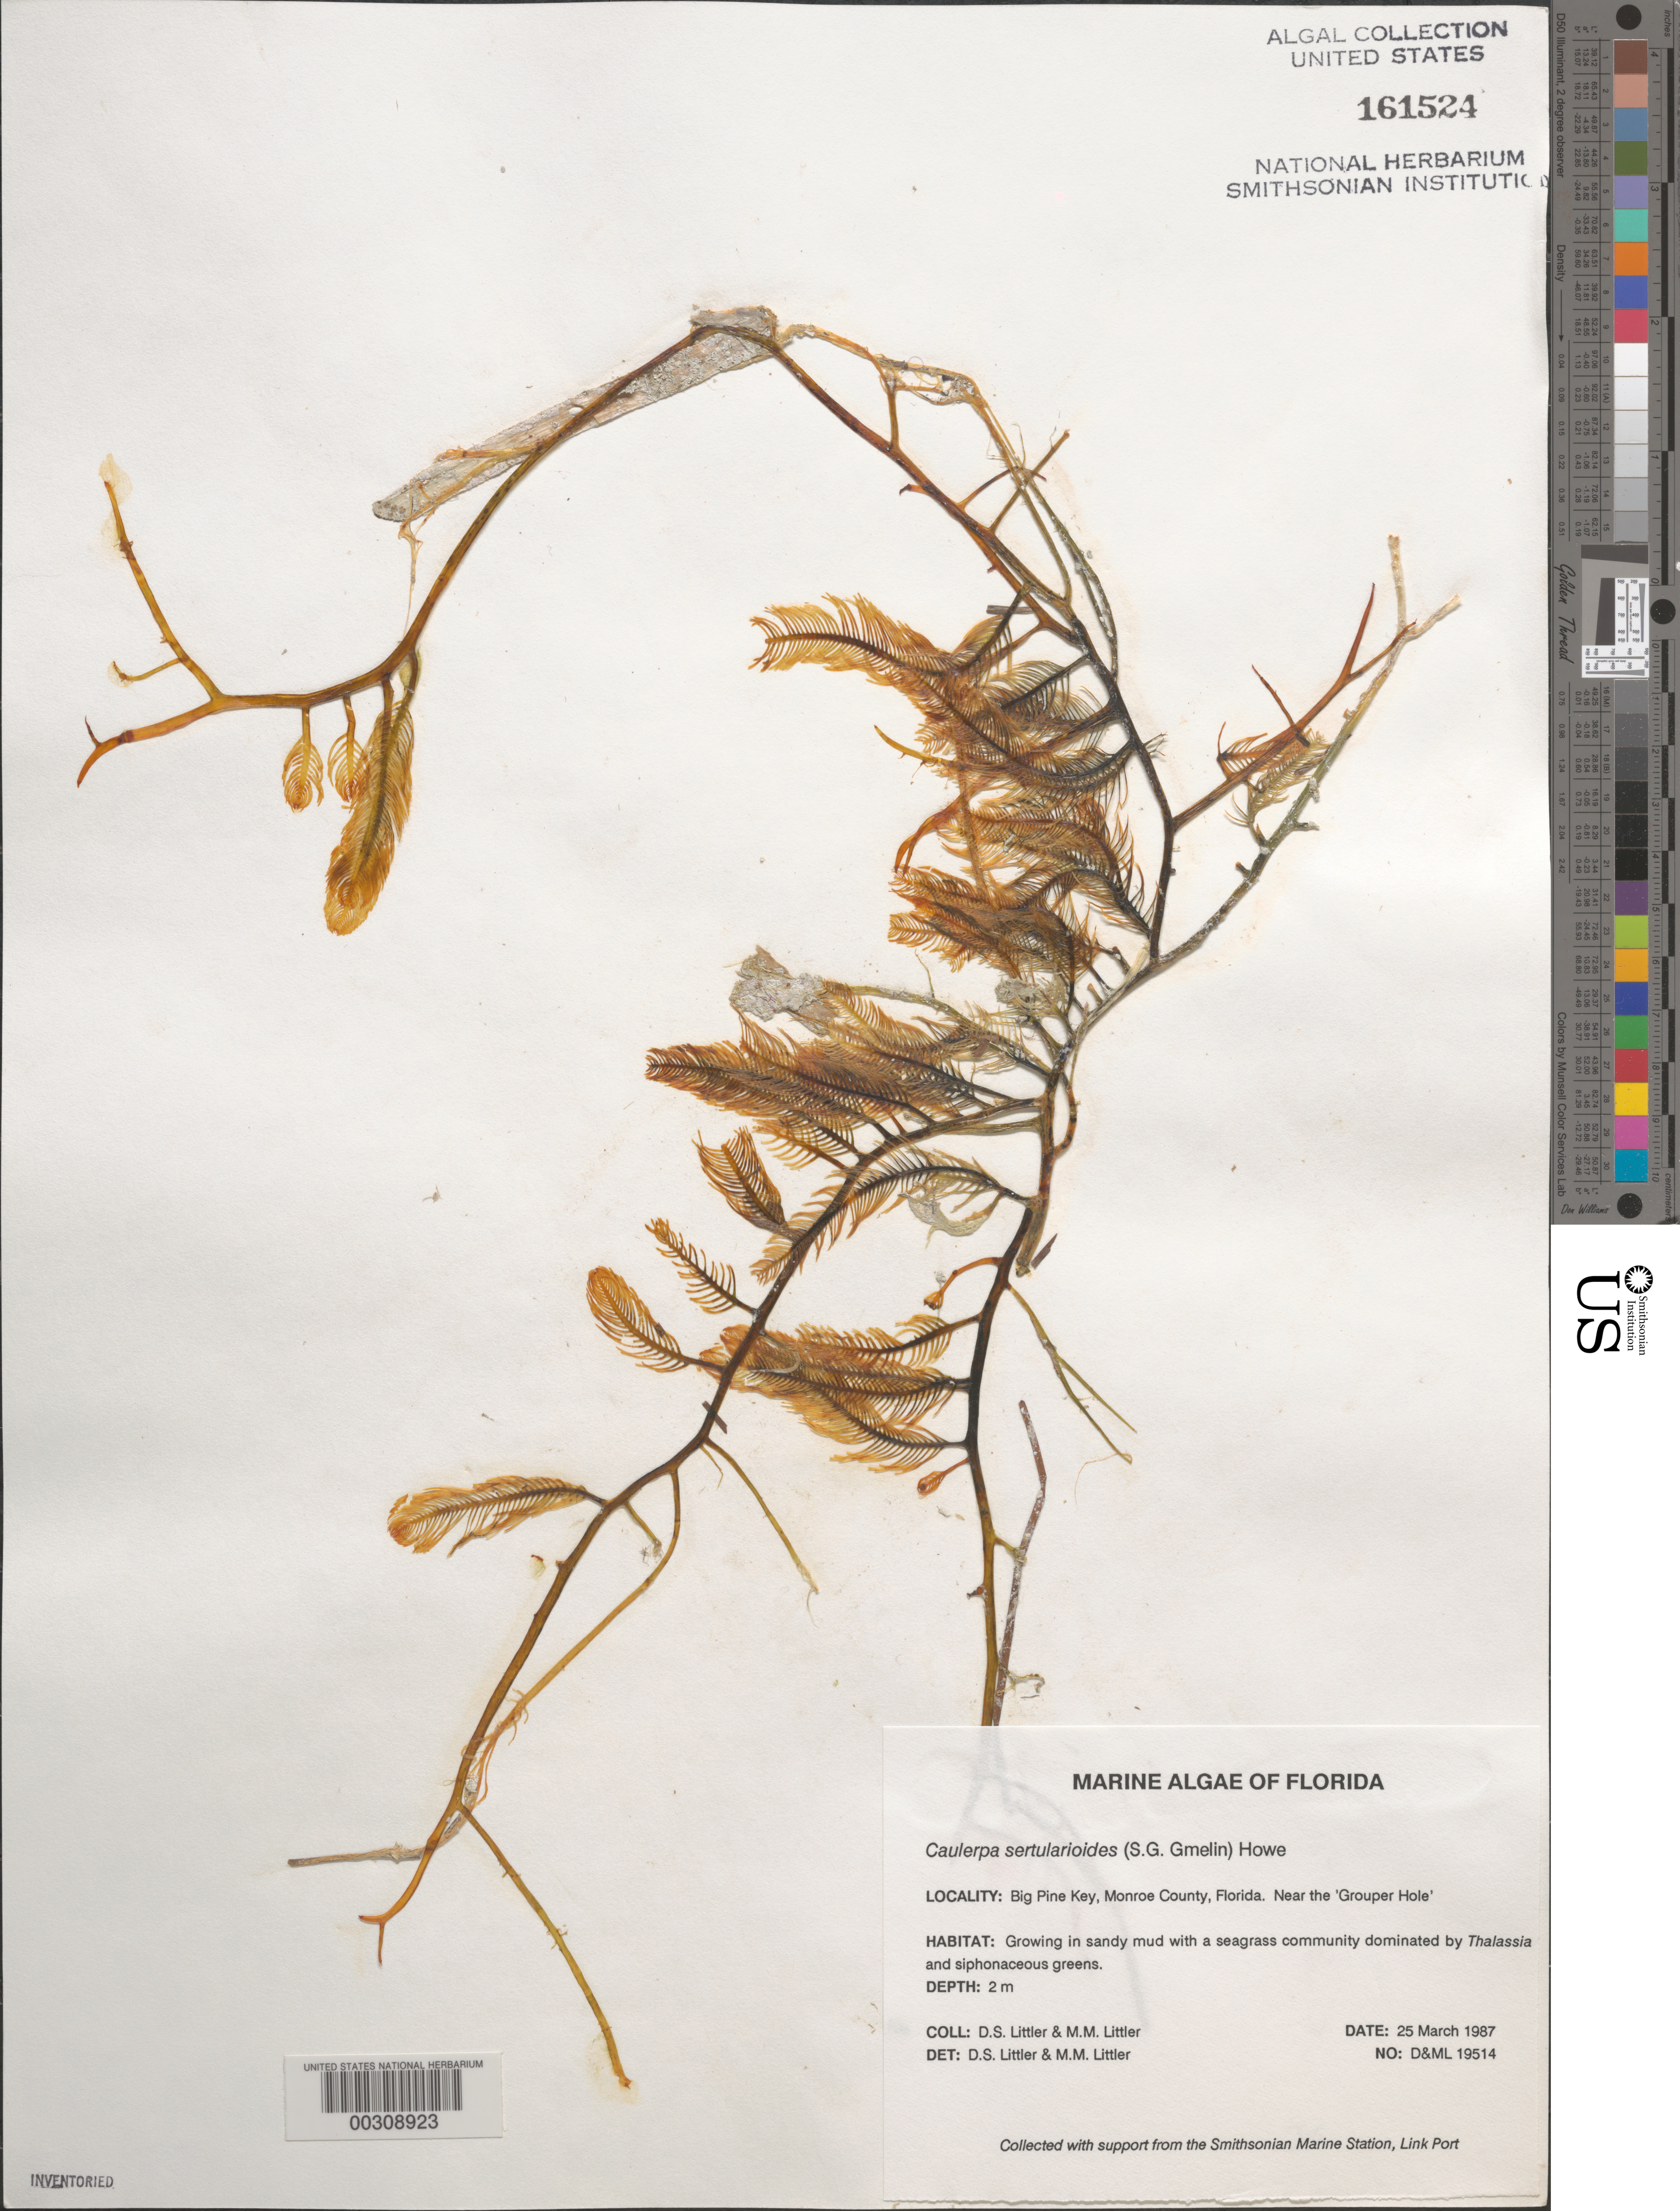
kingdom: Plantae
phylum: Chlorophyta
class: Ulvophyceae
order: Bryopsidales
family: Caulerpaceae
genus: Caulerpa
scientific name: Caulerpa sertularioides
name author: (S.G. Gmel.) M. Howe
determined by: Littler, D. S.; Littler, M. M.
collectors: D. S. Littler & M. M. Littler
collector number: D&ML 19514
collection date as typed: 25 Mar 1987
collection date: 1987-03-25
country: United States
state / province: Florida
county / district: Monroe County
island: Big Pine Key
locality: Near Grouper Hole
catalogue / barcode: US 161524